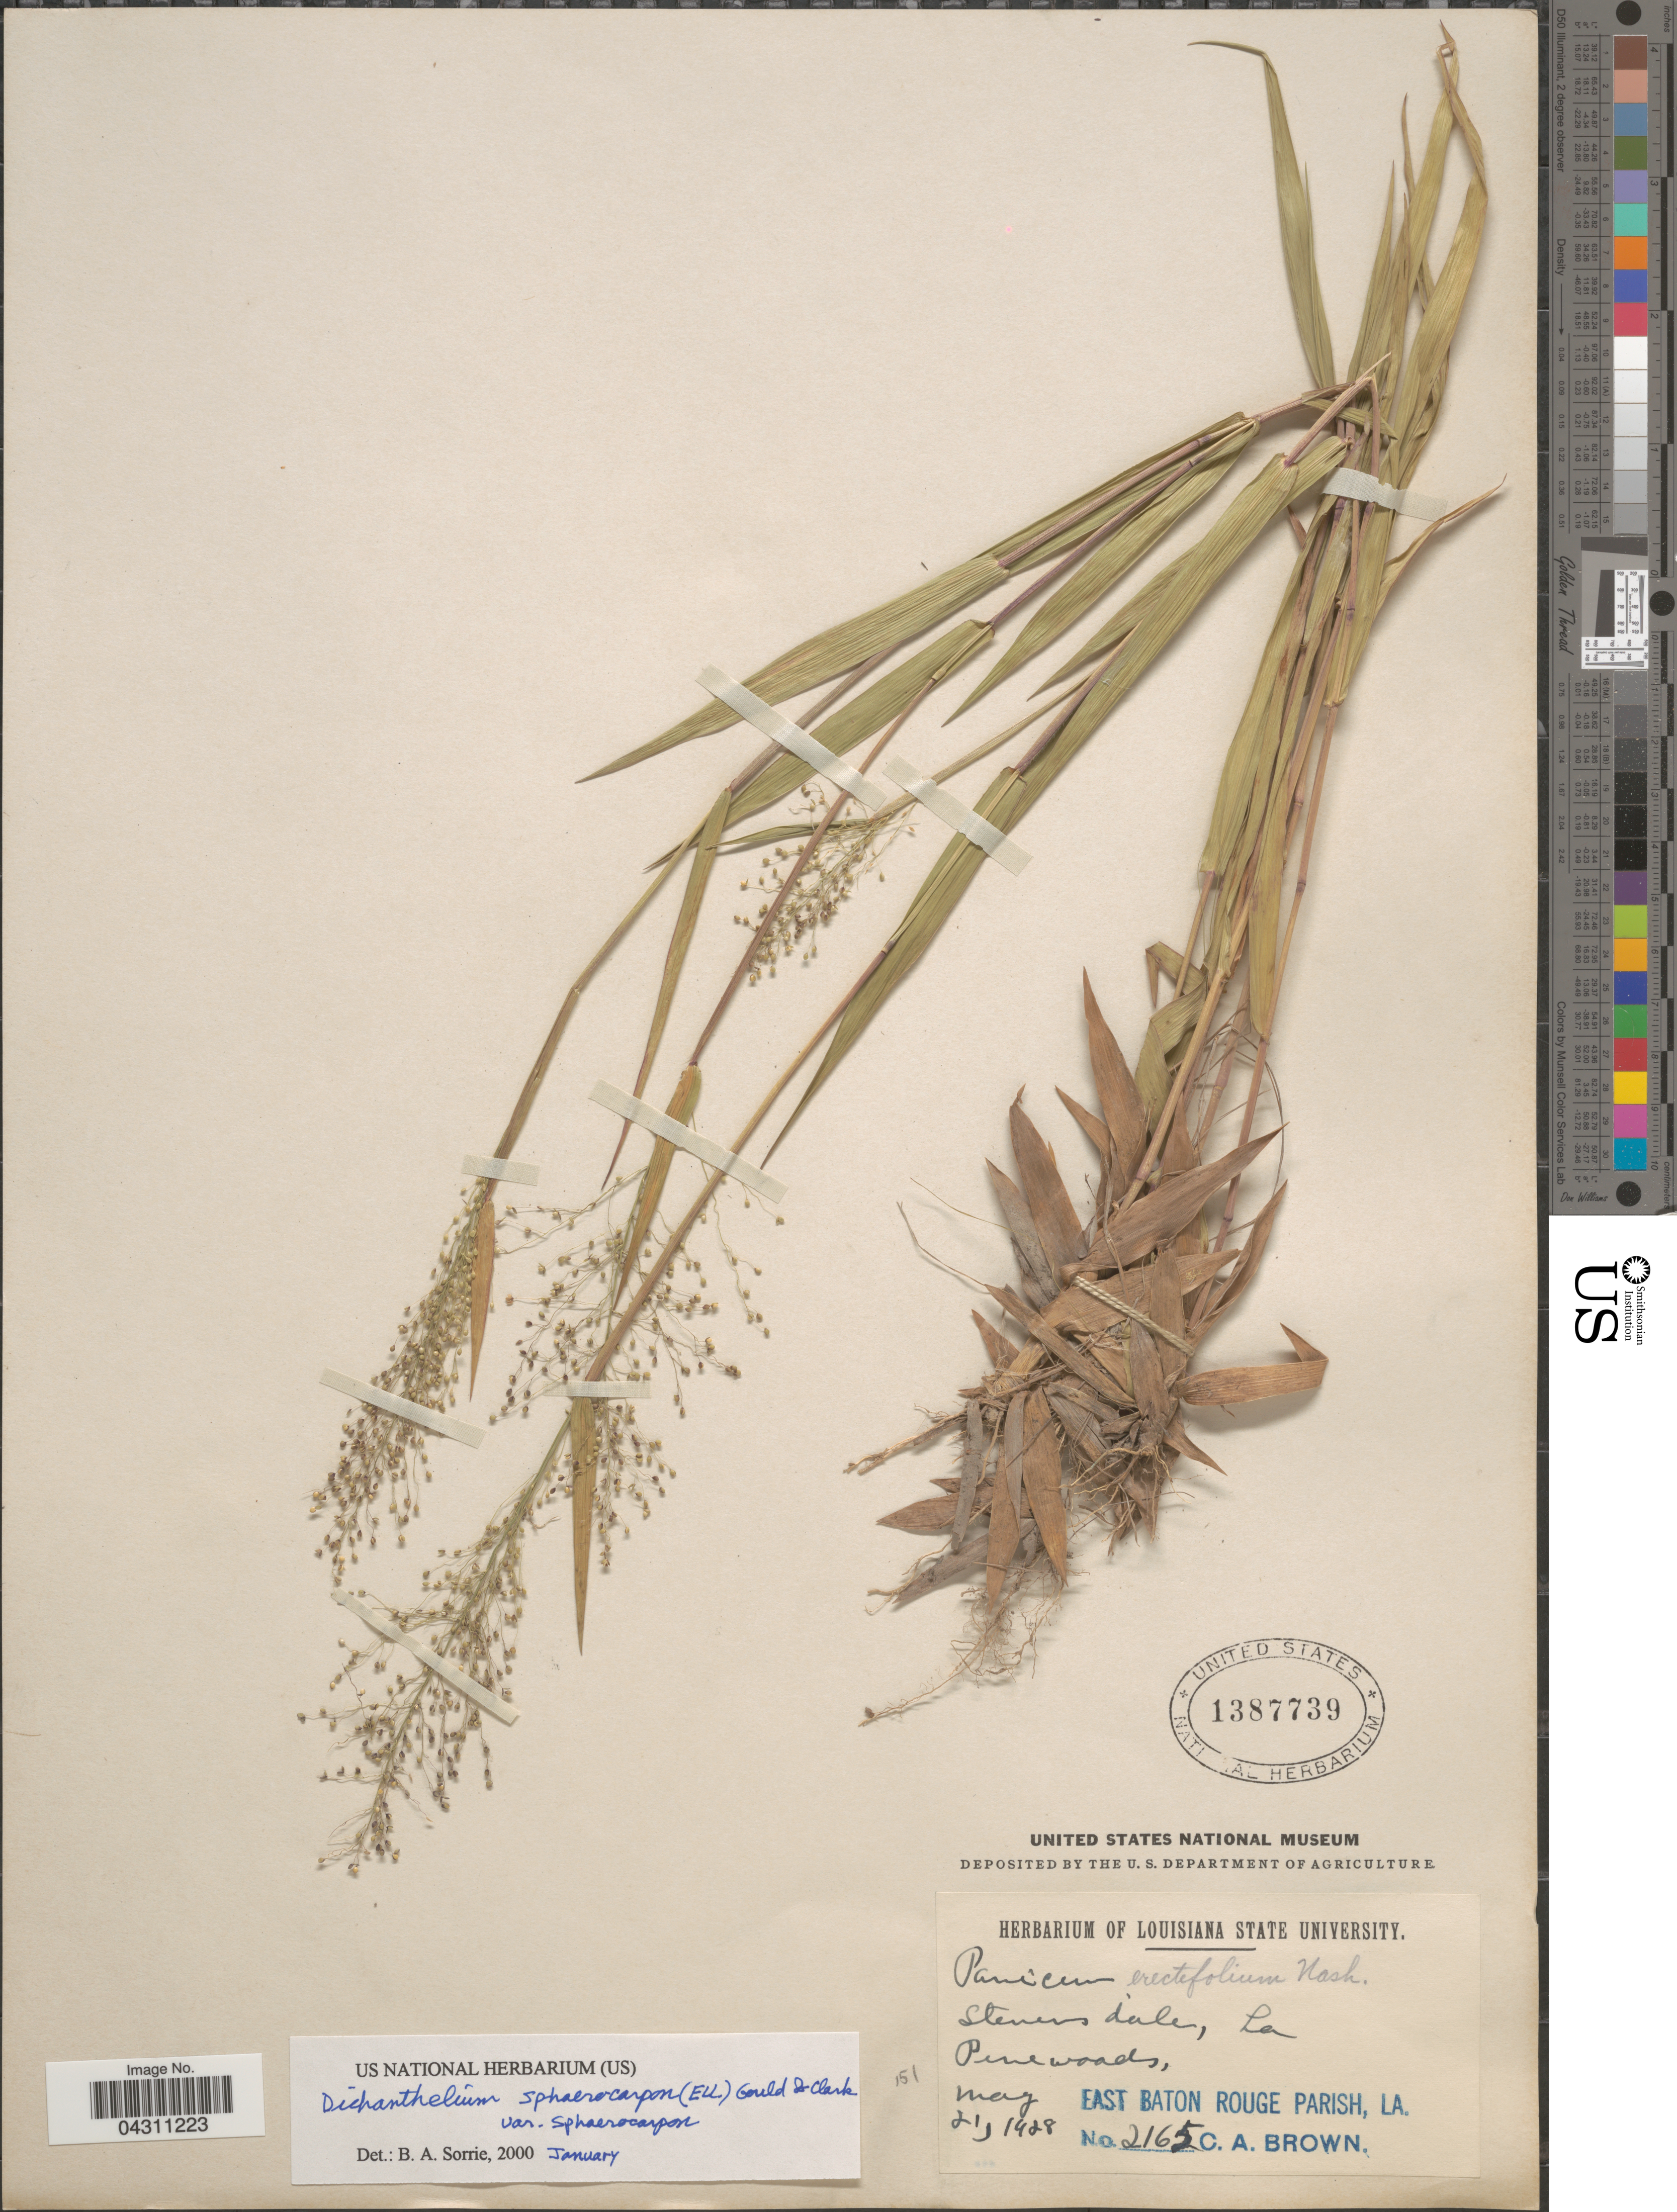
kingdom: Plantae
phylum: Tracheophyta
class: Liliopsida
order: Poales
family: Poaceae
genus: Dichanthelium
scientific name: Dichanthelium sphaerocarpon var. sphaerocarpon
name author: (Elliott) Gould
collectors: C. A. Brown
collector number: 2165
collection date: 1928-05-21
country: United States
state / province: Louisiana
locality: Stevens dale. East Baton Rouge Parish.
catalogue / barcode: US 1387739